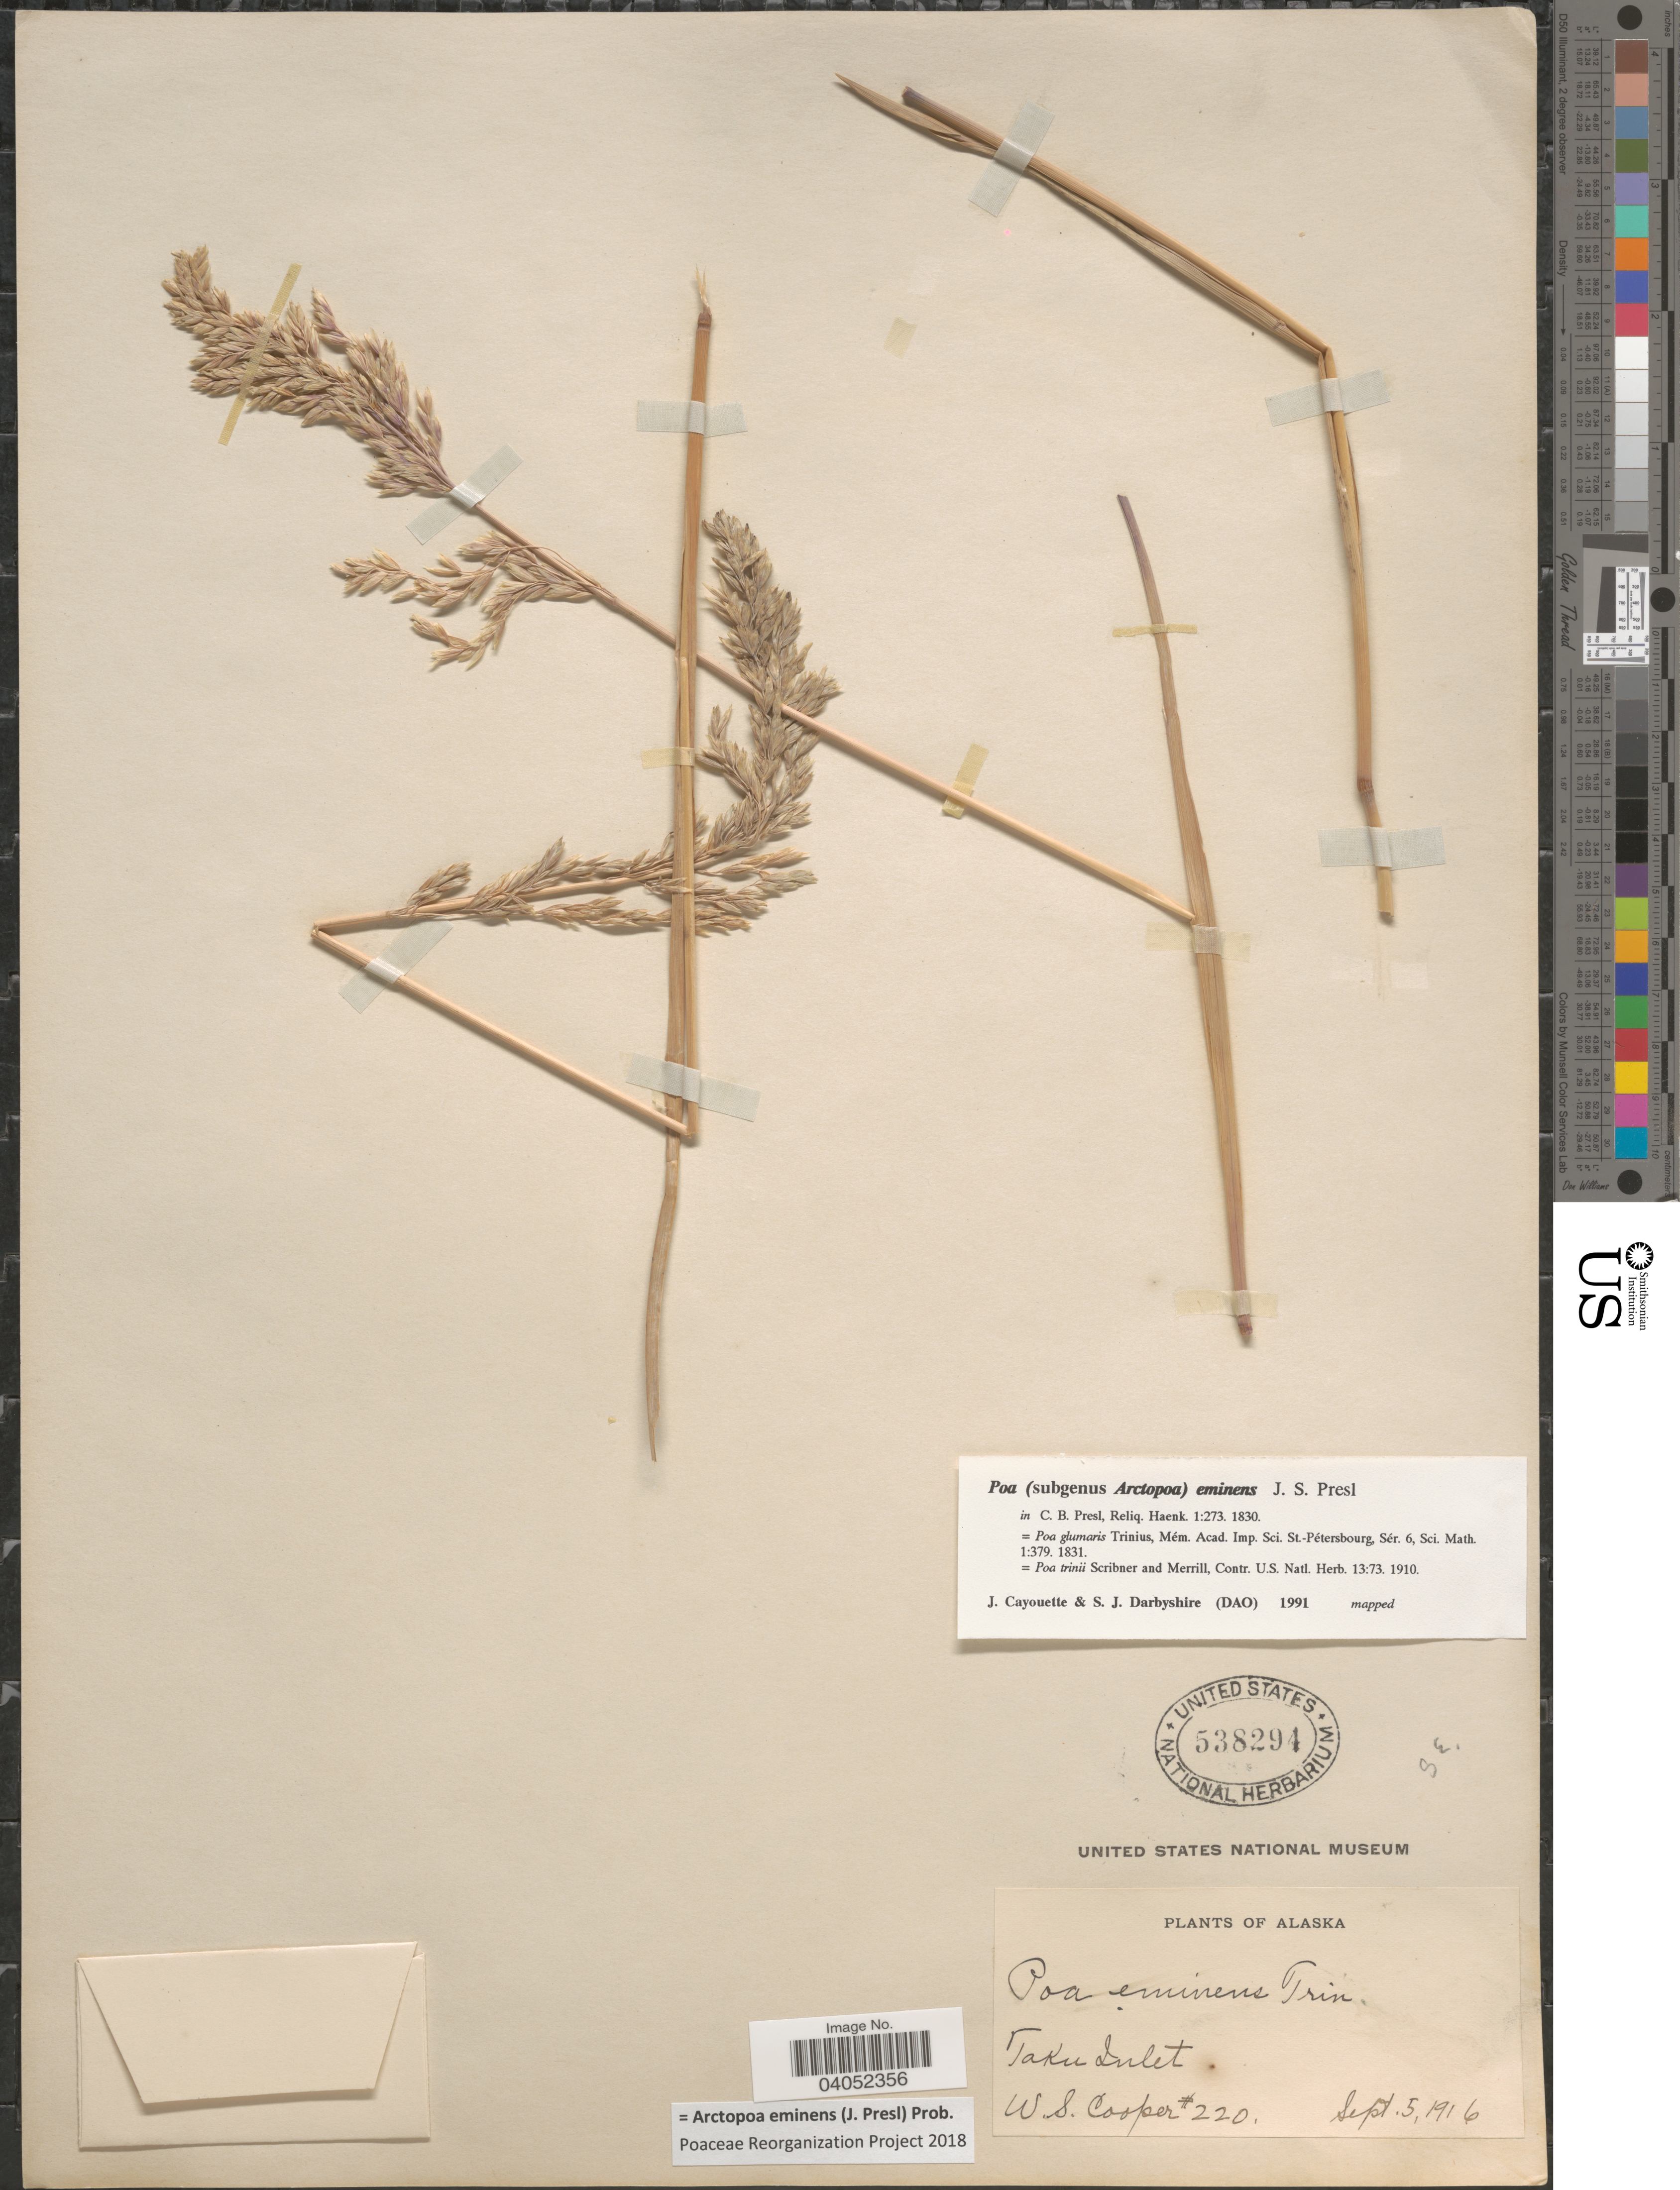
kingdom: Plantae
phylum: Tracheophyta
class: Liliopsida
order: Poales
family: Poaceae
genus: Arctopoa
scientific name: Arctopoa eminens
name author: (J. Presl) Prob.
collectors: W. Cooper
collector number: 220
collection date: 1916-09-05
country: United States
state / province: Alaska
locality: Taku Inlet.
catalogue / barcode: US 538294